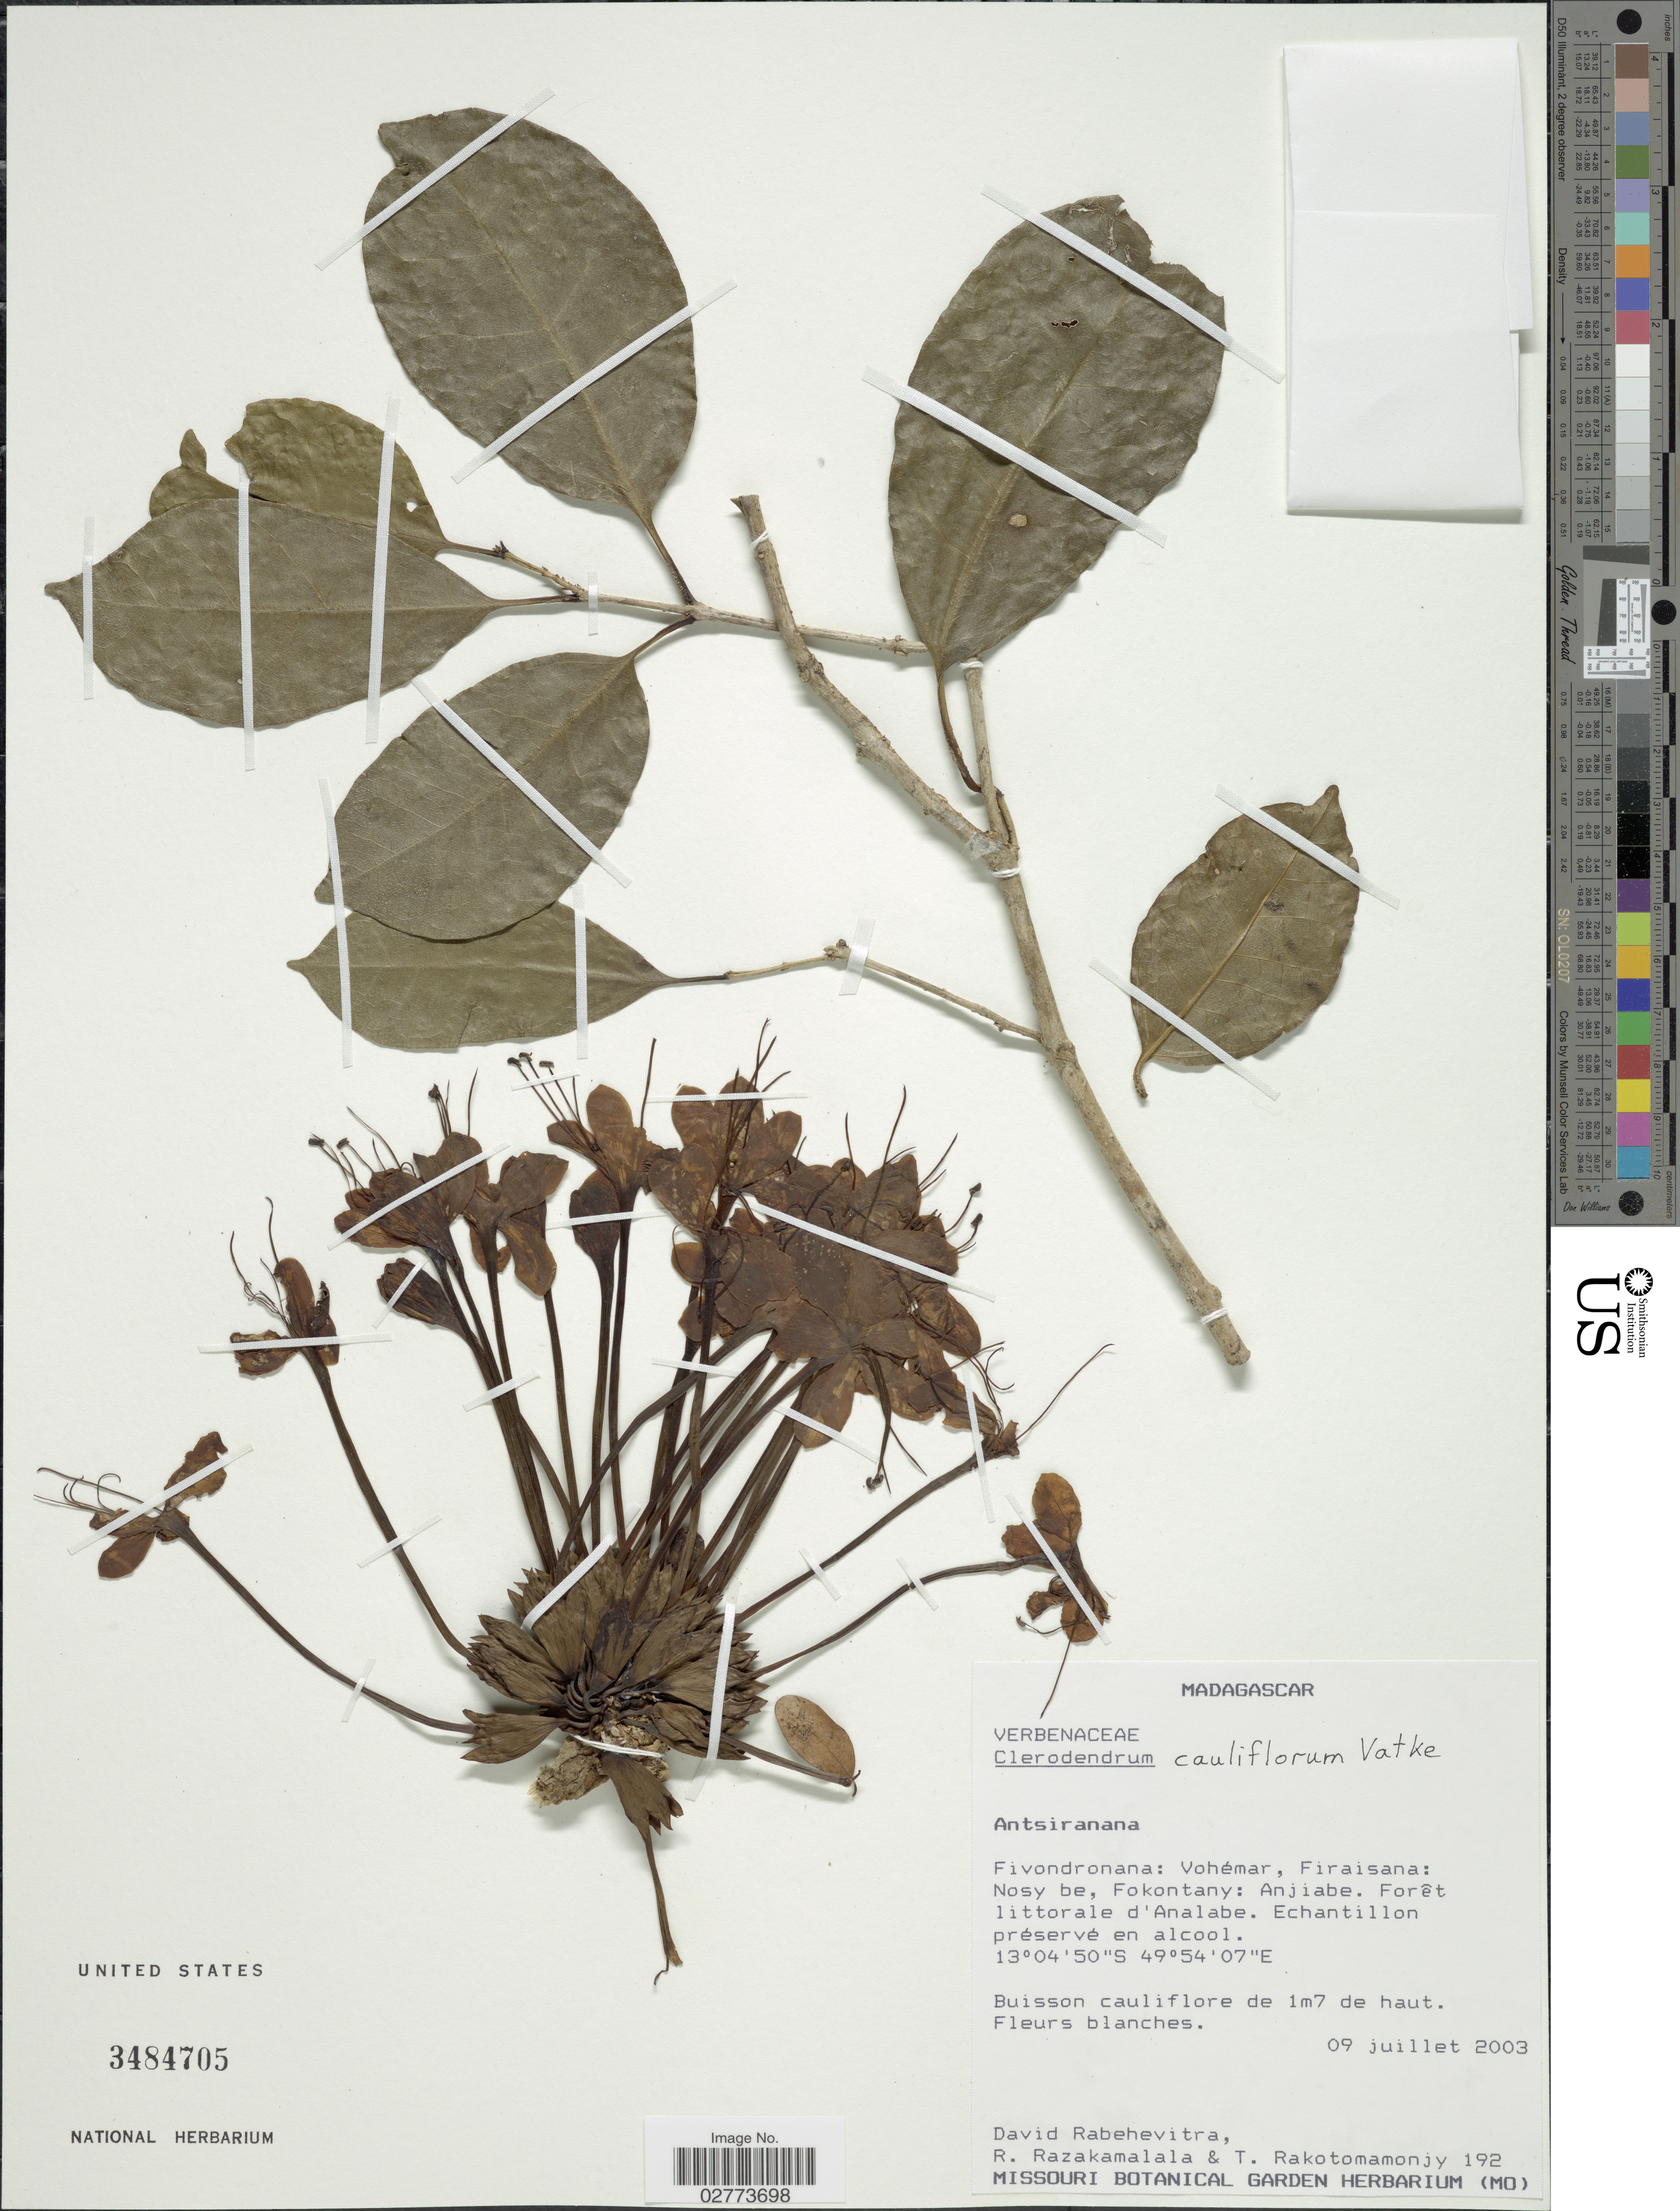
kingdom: Plantae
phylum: Tracheophyta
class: Magnoliopsida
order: Lamiales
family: Lamiaceae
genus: Clerodendrum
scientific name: Clerodendrum cauliflorum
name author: Vatke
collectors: D. Rabehevitra, R. Razakamalala & T. Rakotomamonjy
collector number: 192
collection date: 2003-07-09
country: Madagascar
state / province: Sava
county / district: Vohémar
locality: Fivondronana: Vohémar, Firaisana: Nosy be, Fokontany: Anjiabe, Forêt littorale d'Analabe. [INTERPRETTED: Nosibe]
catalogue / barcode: US 3484705